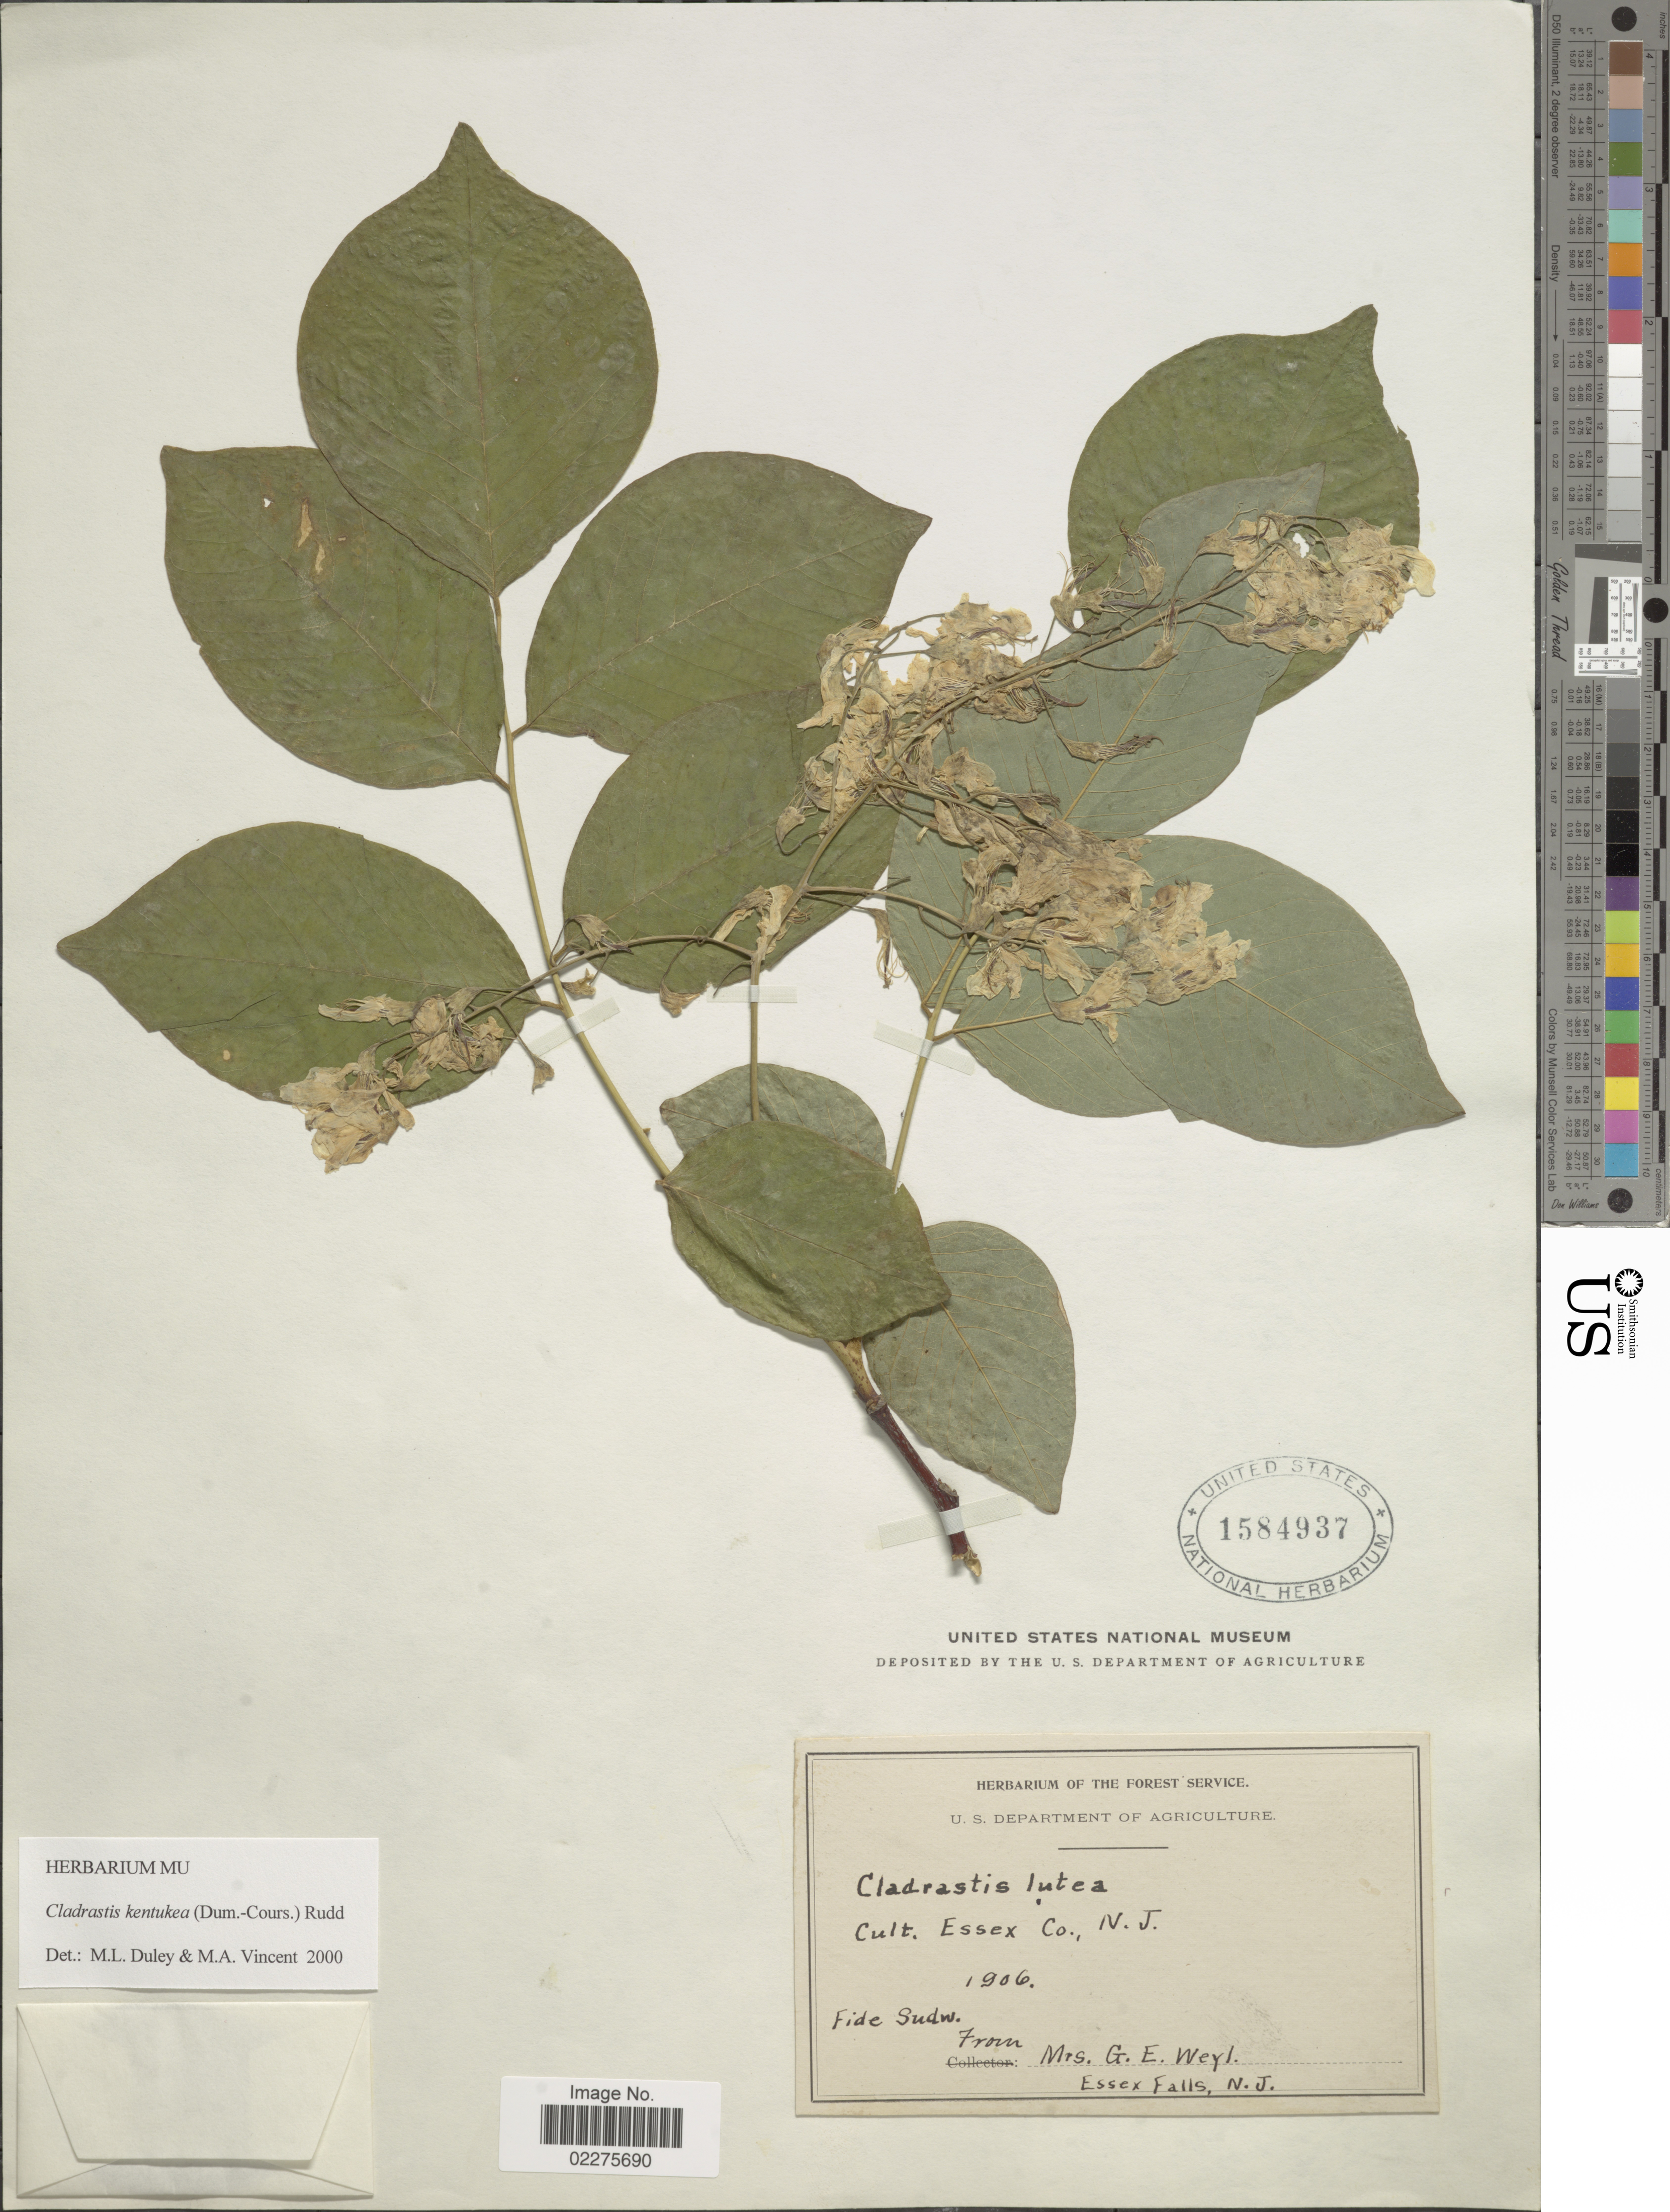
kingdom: Plantae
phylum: Tracheophyta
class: Magnoliopsida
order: Fabales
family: Fabaceae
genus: Cladrastis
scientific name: Cladrastis kentukea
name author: (Dum. Cours.) Rudd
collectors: fide Sudw.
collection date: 1906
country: United States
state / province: New Jersey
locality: Essex Co. Cult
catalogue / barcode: US 1584937